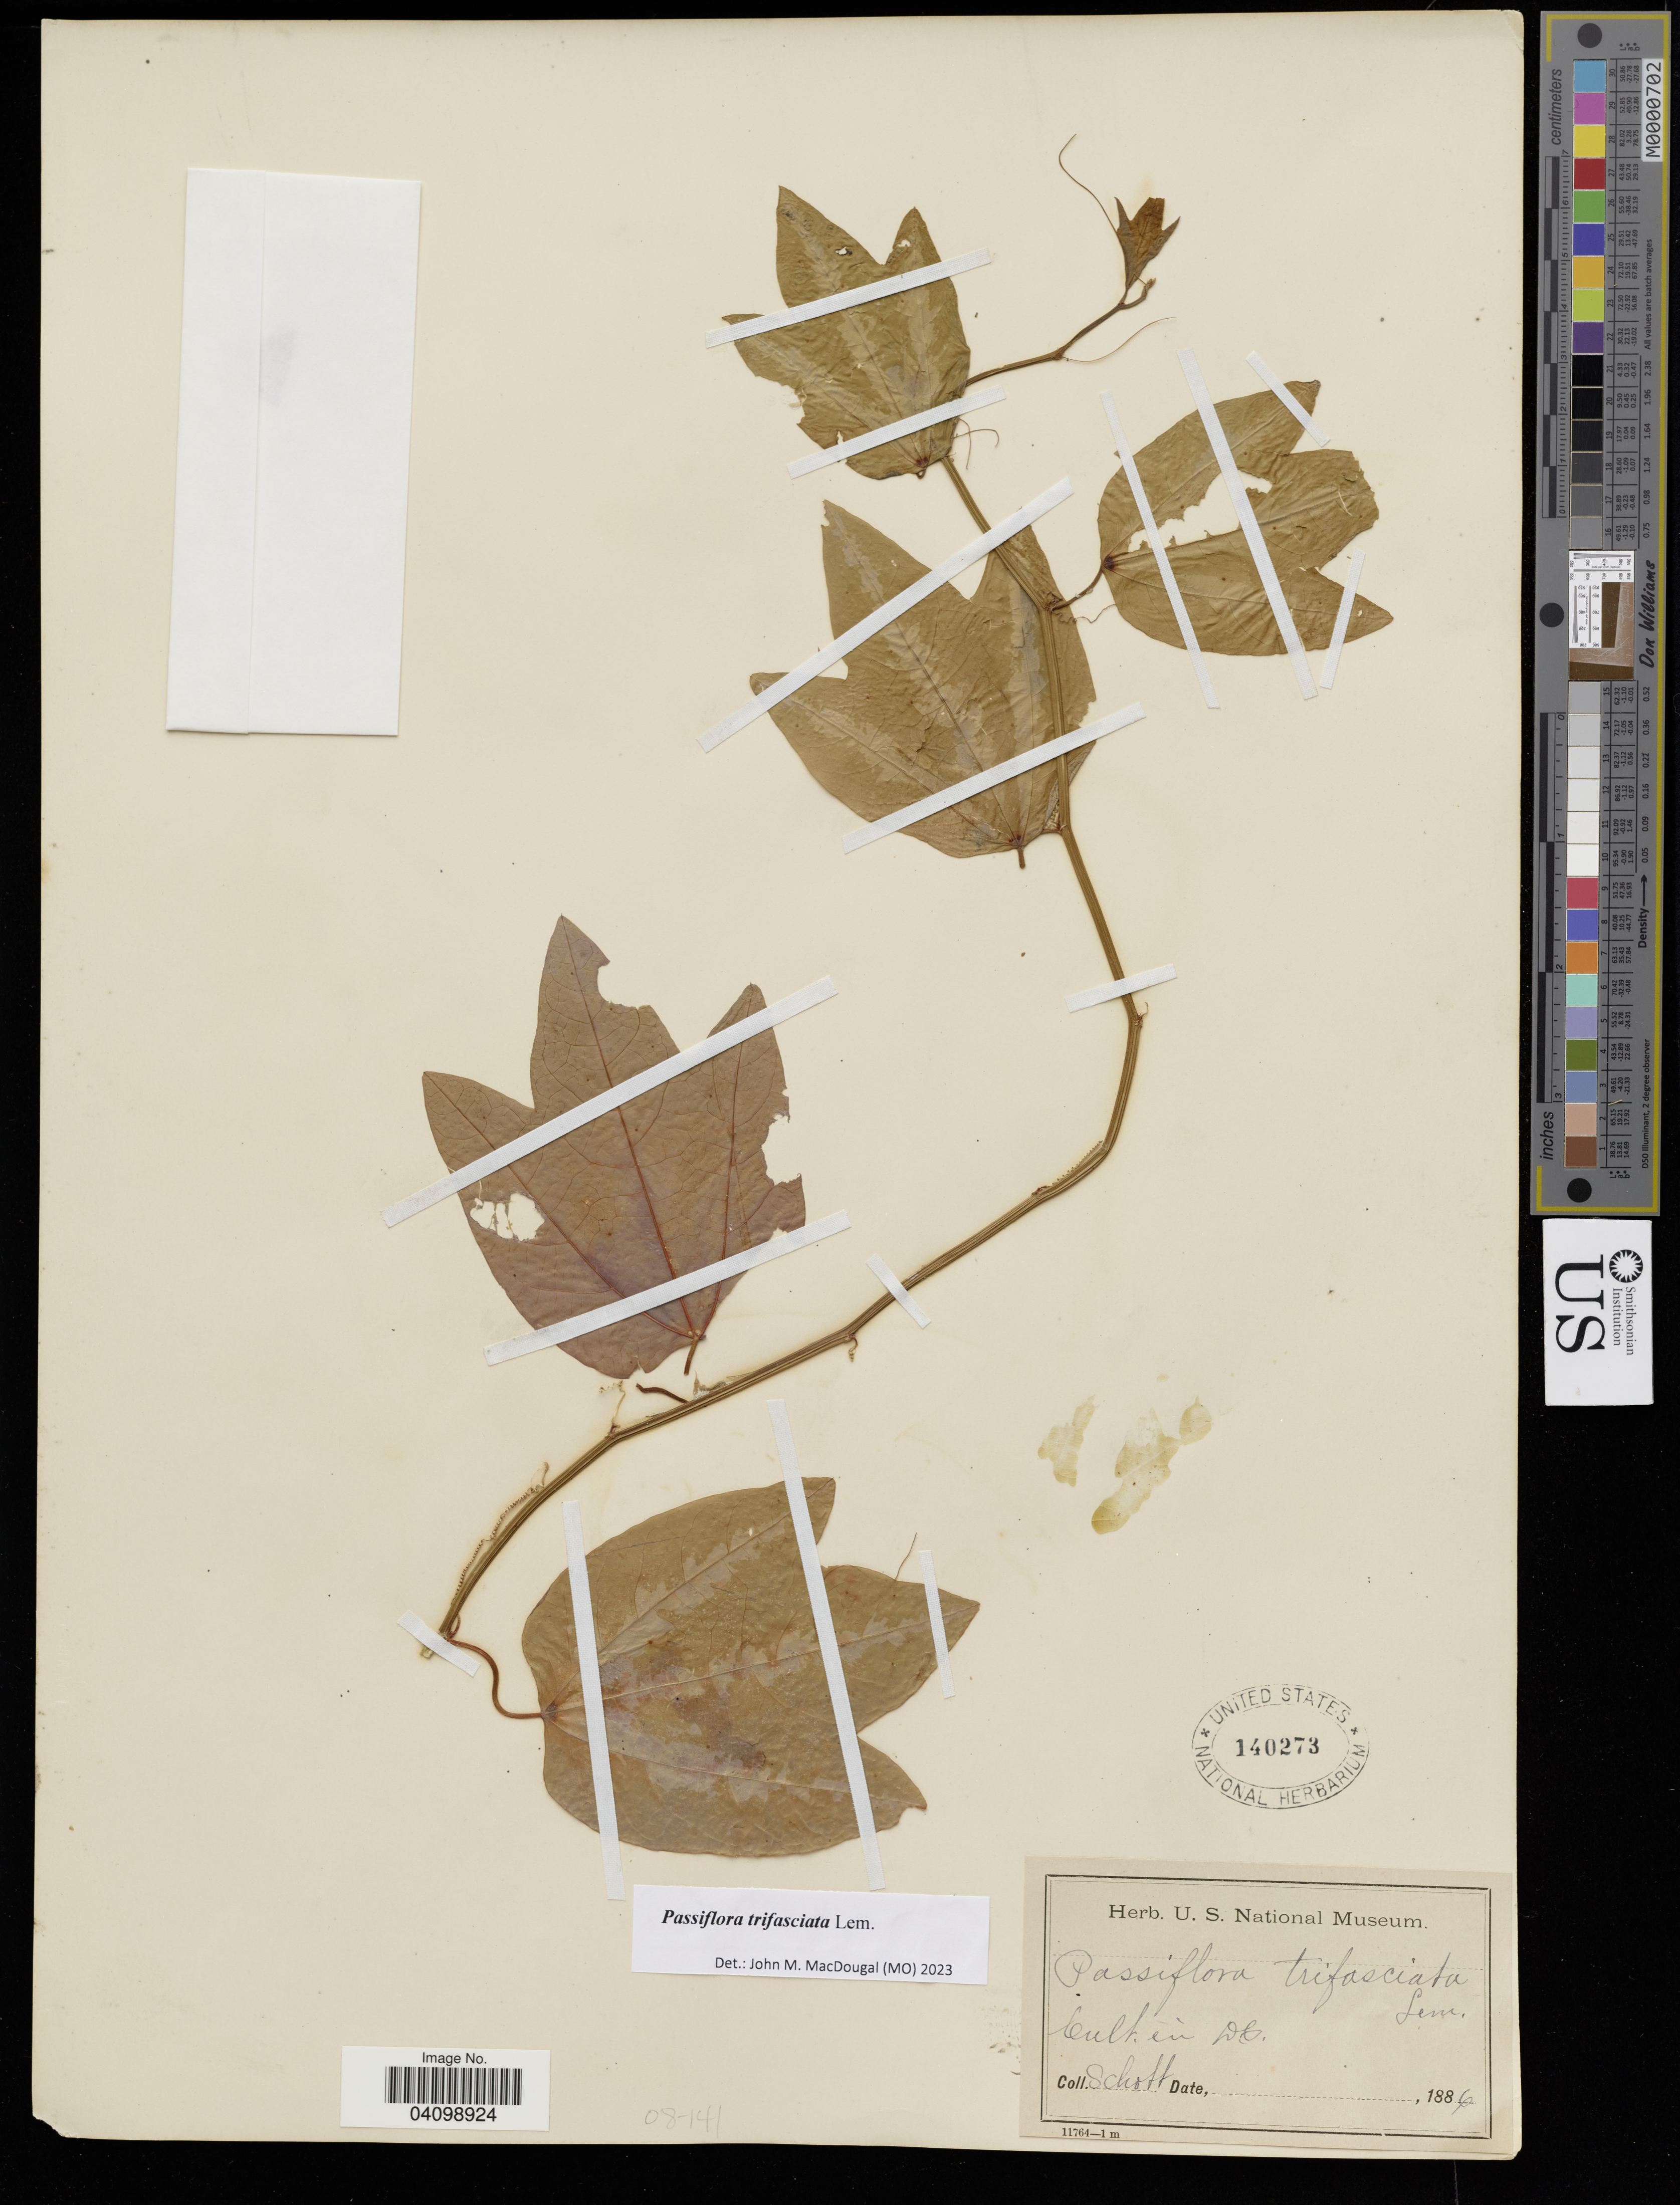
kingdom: Plantae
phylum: Tracheophyta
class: Magnoliopsida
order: Malpighiales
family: Passifloraceae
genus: Passiflora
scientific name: Passiflora trifasciata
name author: Lem.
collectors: Schott, --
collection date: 1886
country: United States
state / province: District of Columbia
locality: Cult. in D.C.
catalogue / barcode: US 140273